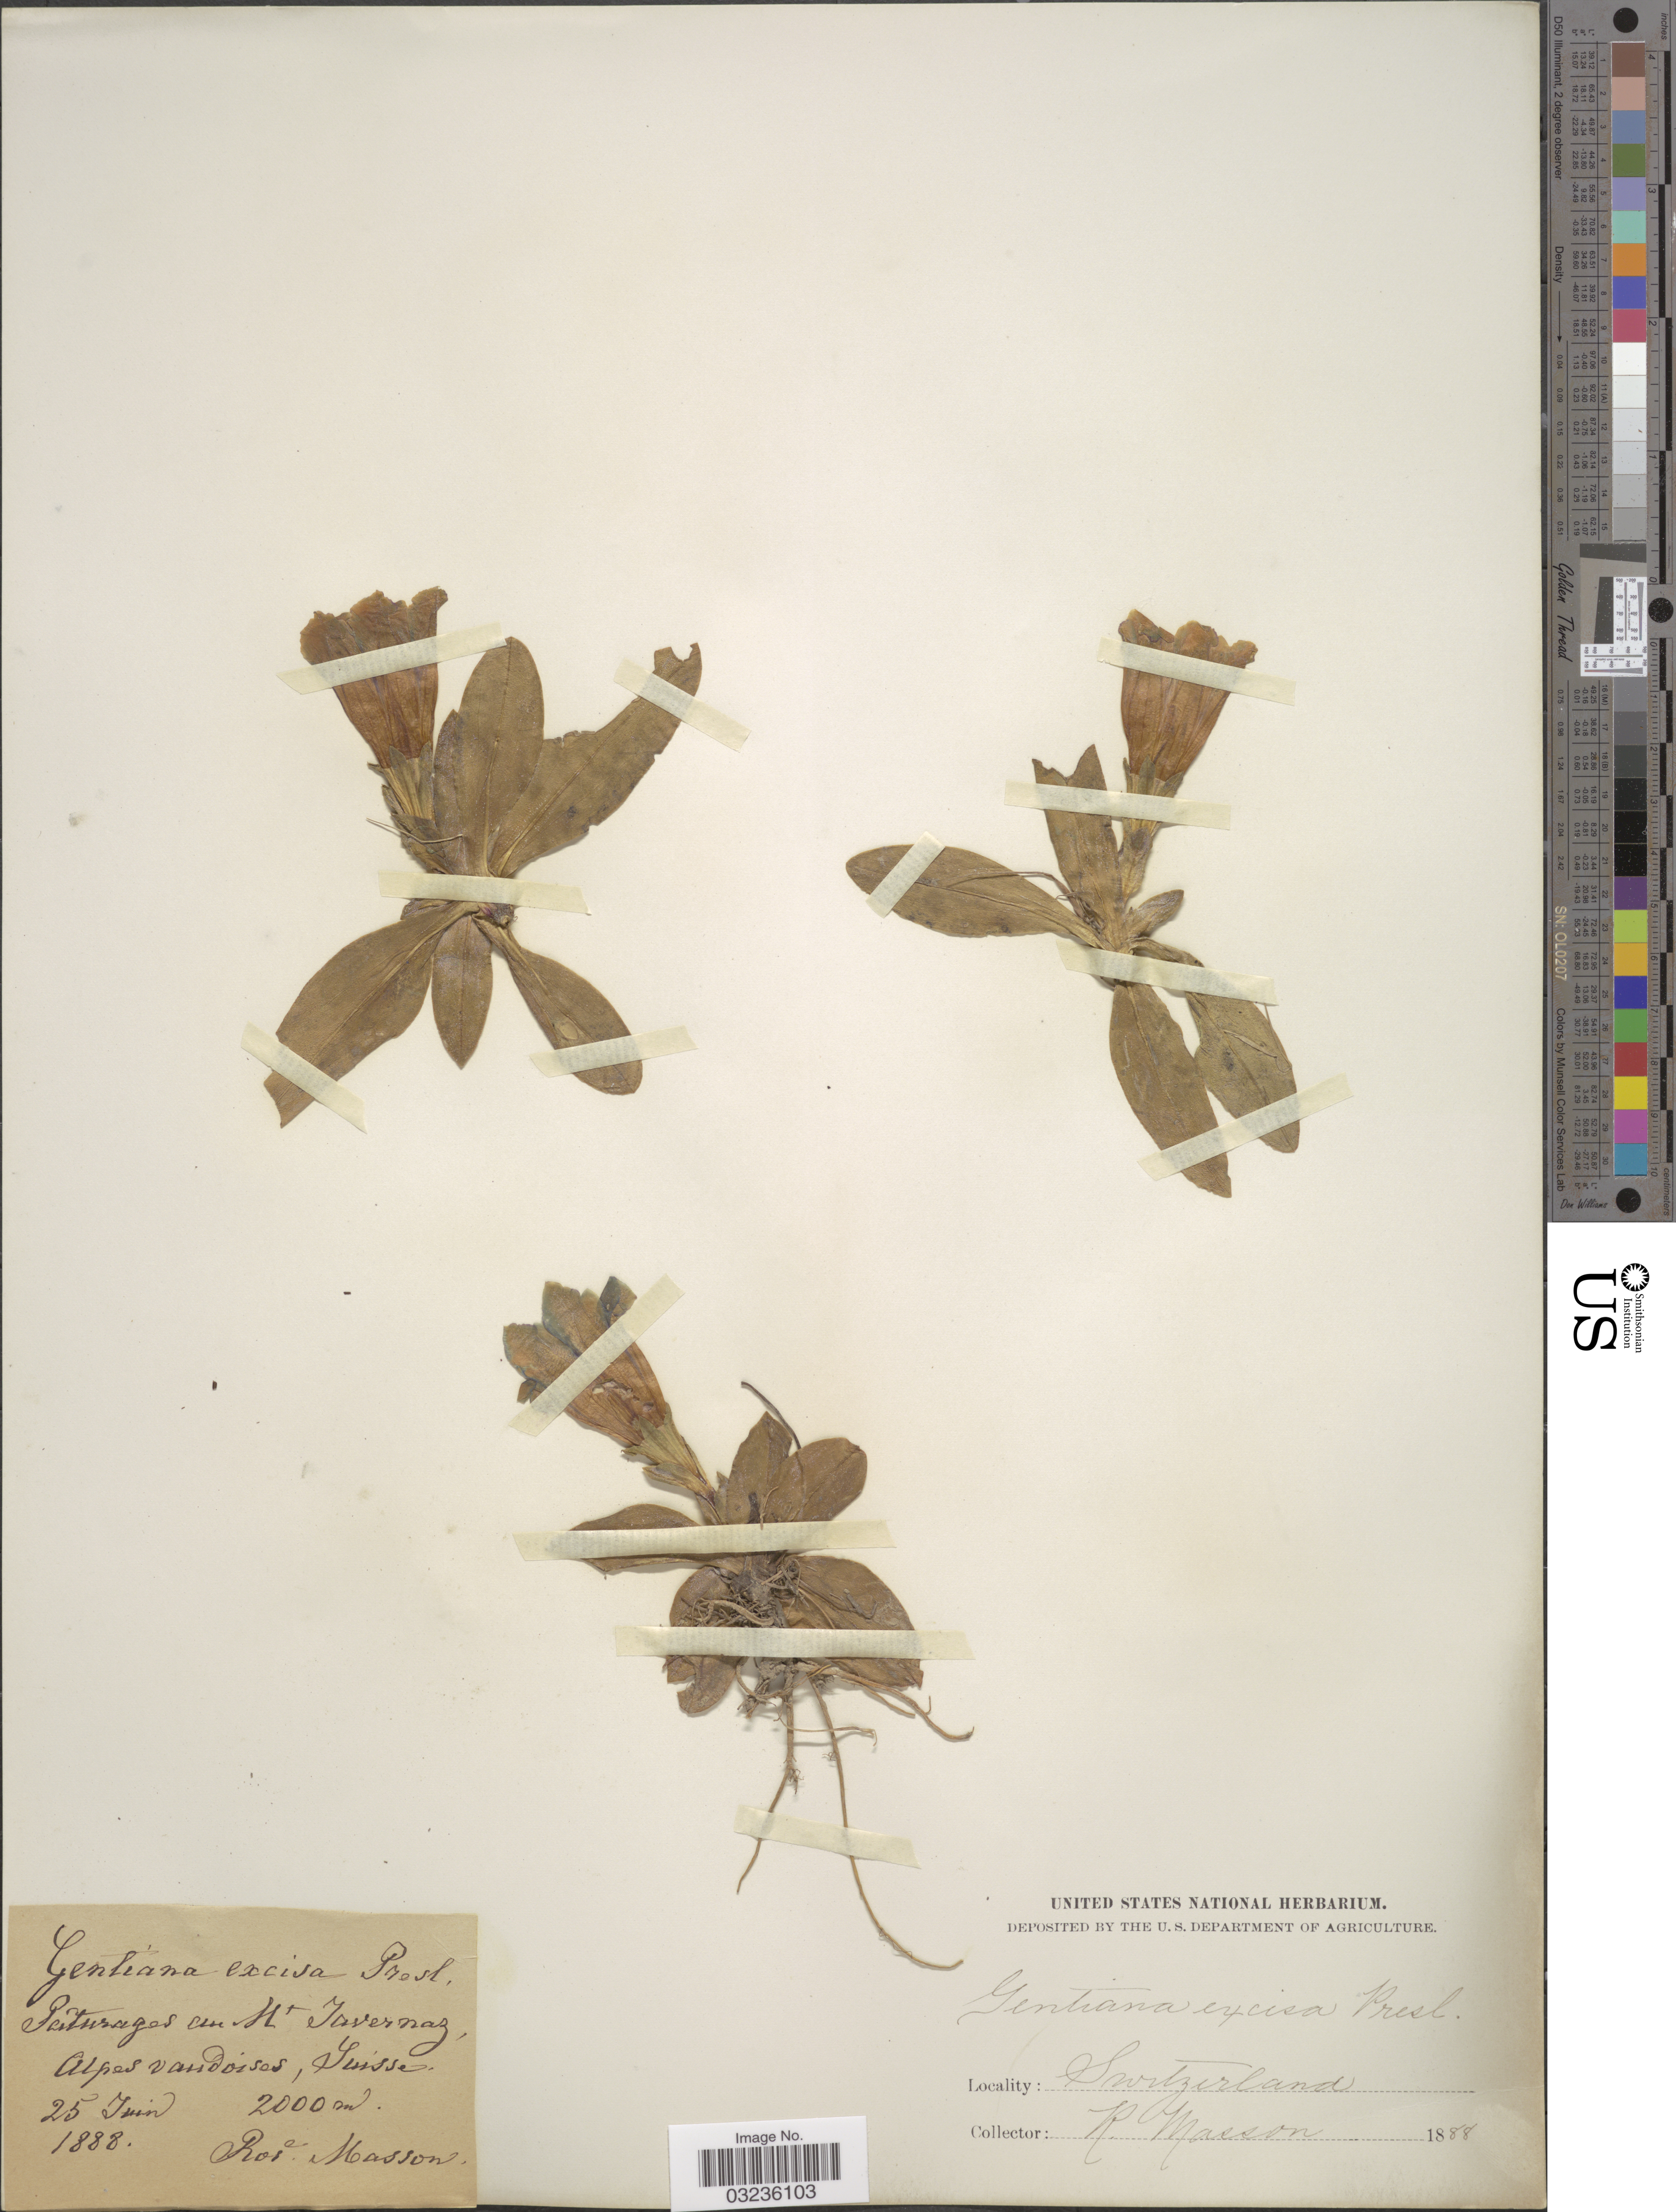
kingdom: Plantae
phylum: Tracheophyta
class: Magnoliopsida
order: Gentianales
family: Gentianaceae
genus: Gentiana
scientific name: Gentiana excisa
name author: C. Presl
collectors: R. Masson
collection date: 1888-06-25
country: Switzerland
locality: Paturages au Mt. Tavernaz, Alpes vandoises, Suisse.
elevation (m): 2000